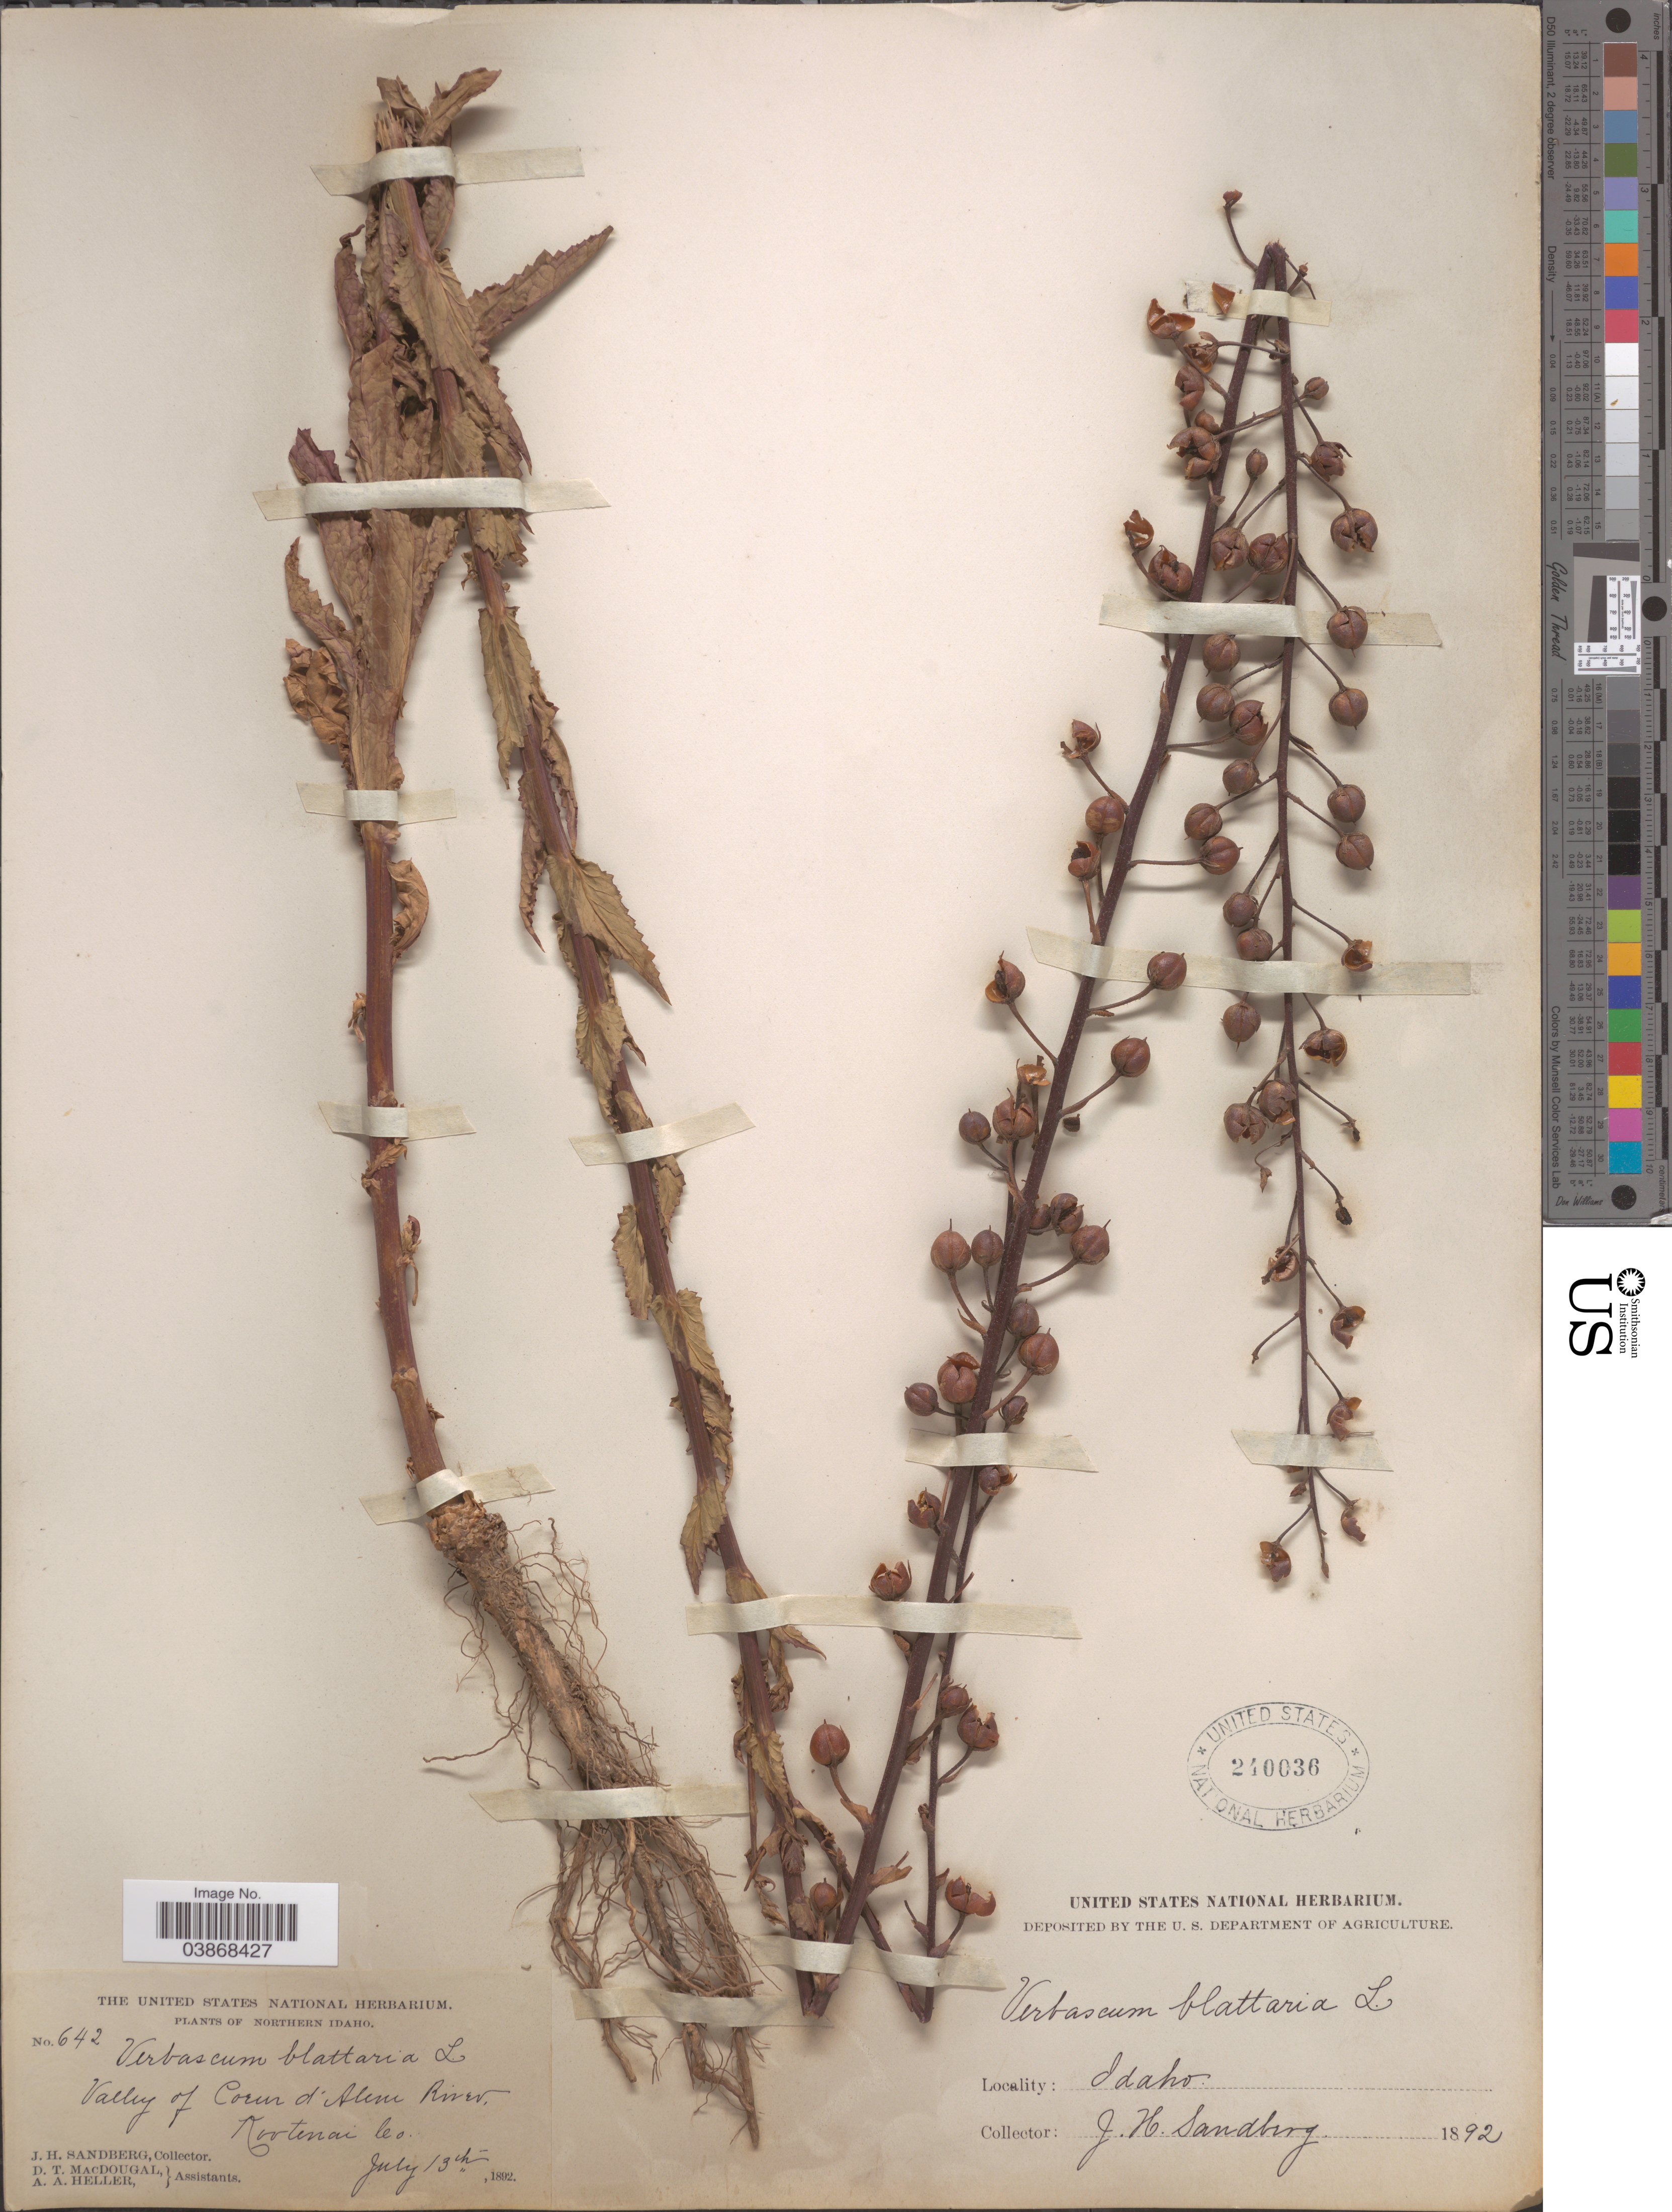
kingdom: Plantae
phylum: Tracheophyta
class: Magnoliopsida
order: Lamiales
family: Scrophulariaceae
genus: Verbascum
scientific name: Verbascum blattaria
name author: L.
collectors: J. H. Sandberg, D. T. MacDougal & A. A. Heller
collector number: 642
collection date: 1892-07-13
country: United States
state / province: Idaho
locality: Northern Idaho. Valley of Coeur d'Alene River, Kootenai Co.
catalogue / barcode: US 240036